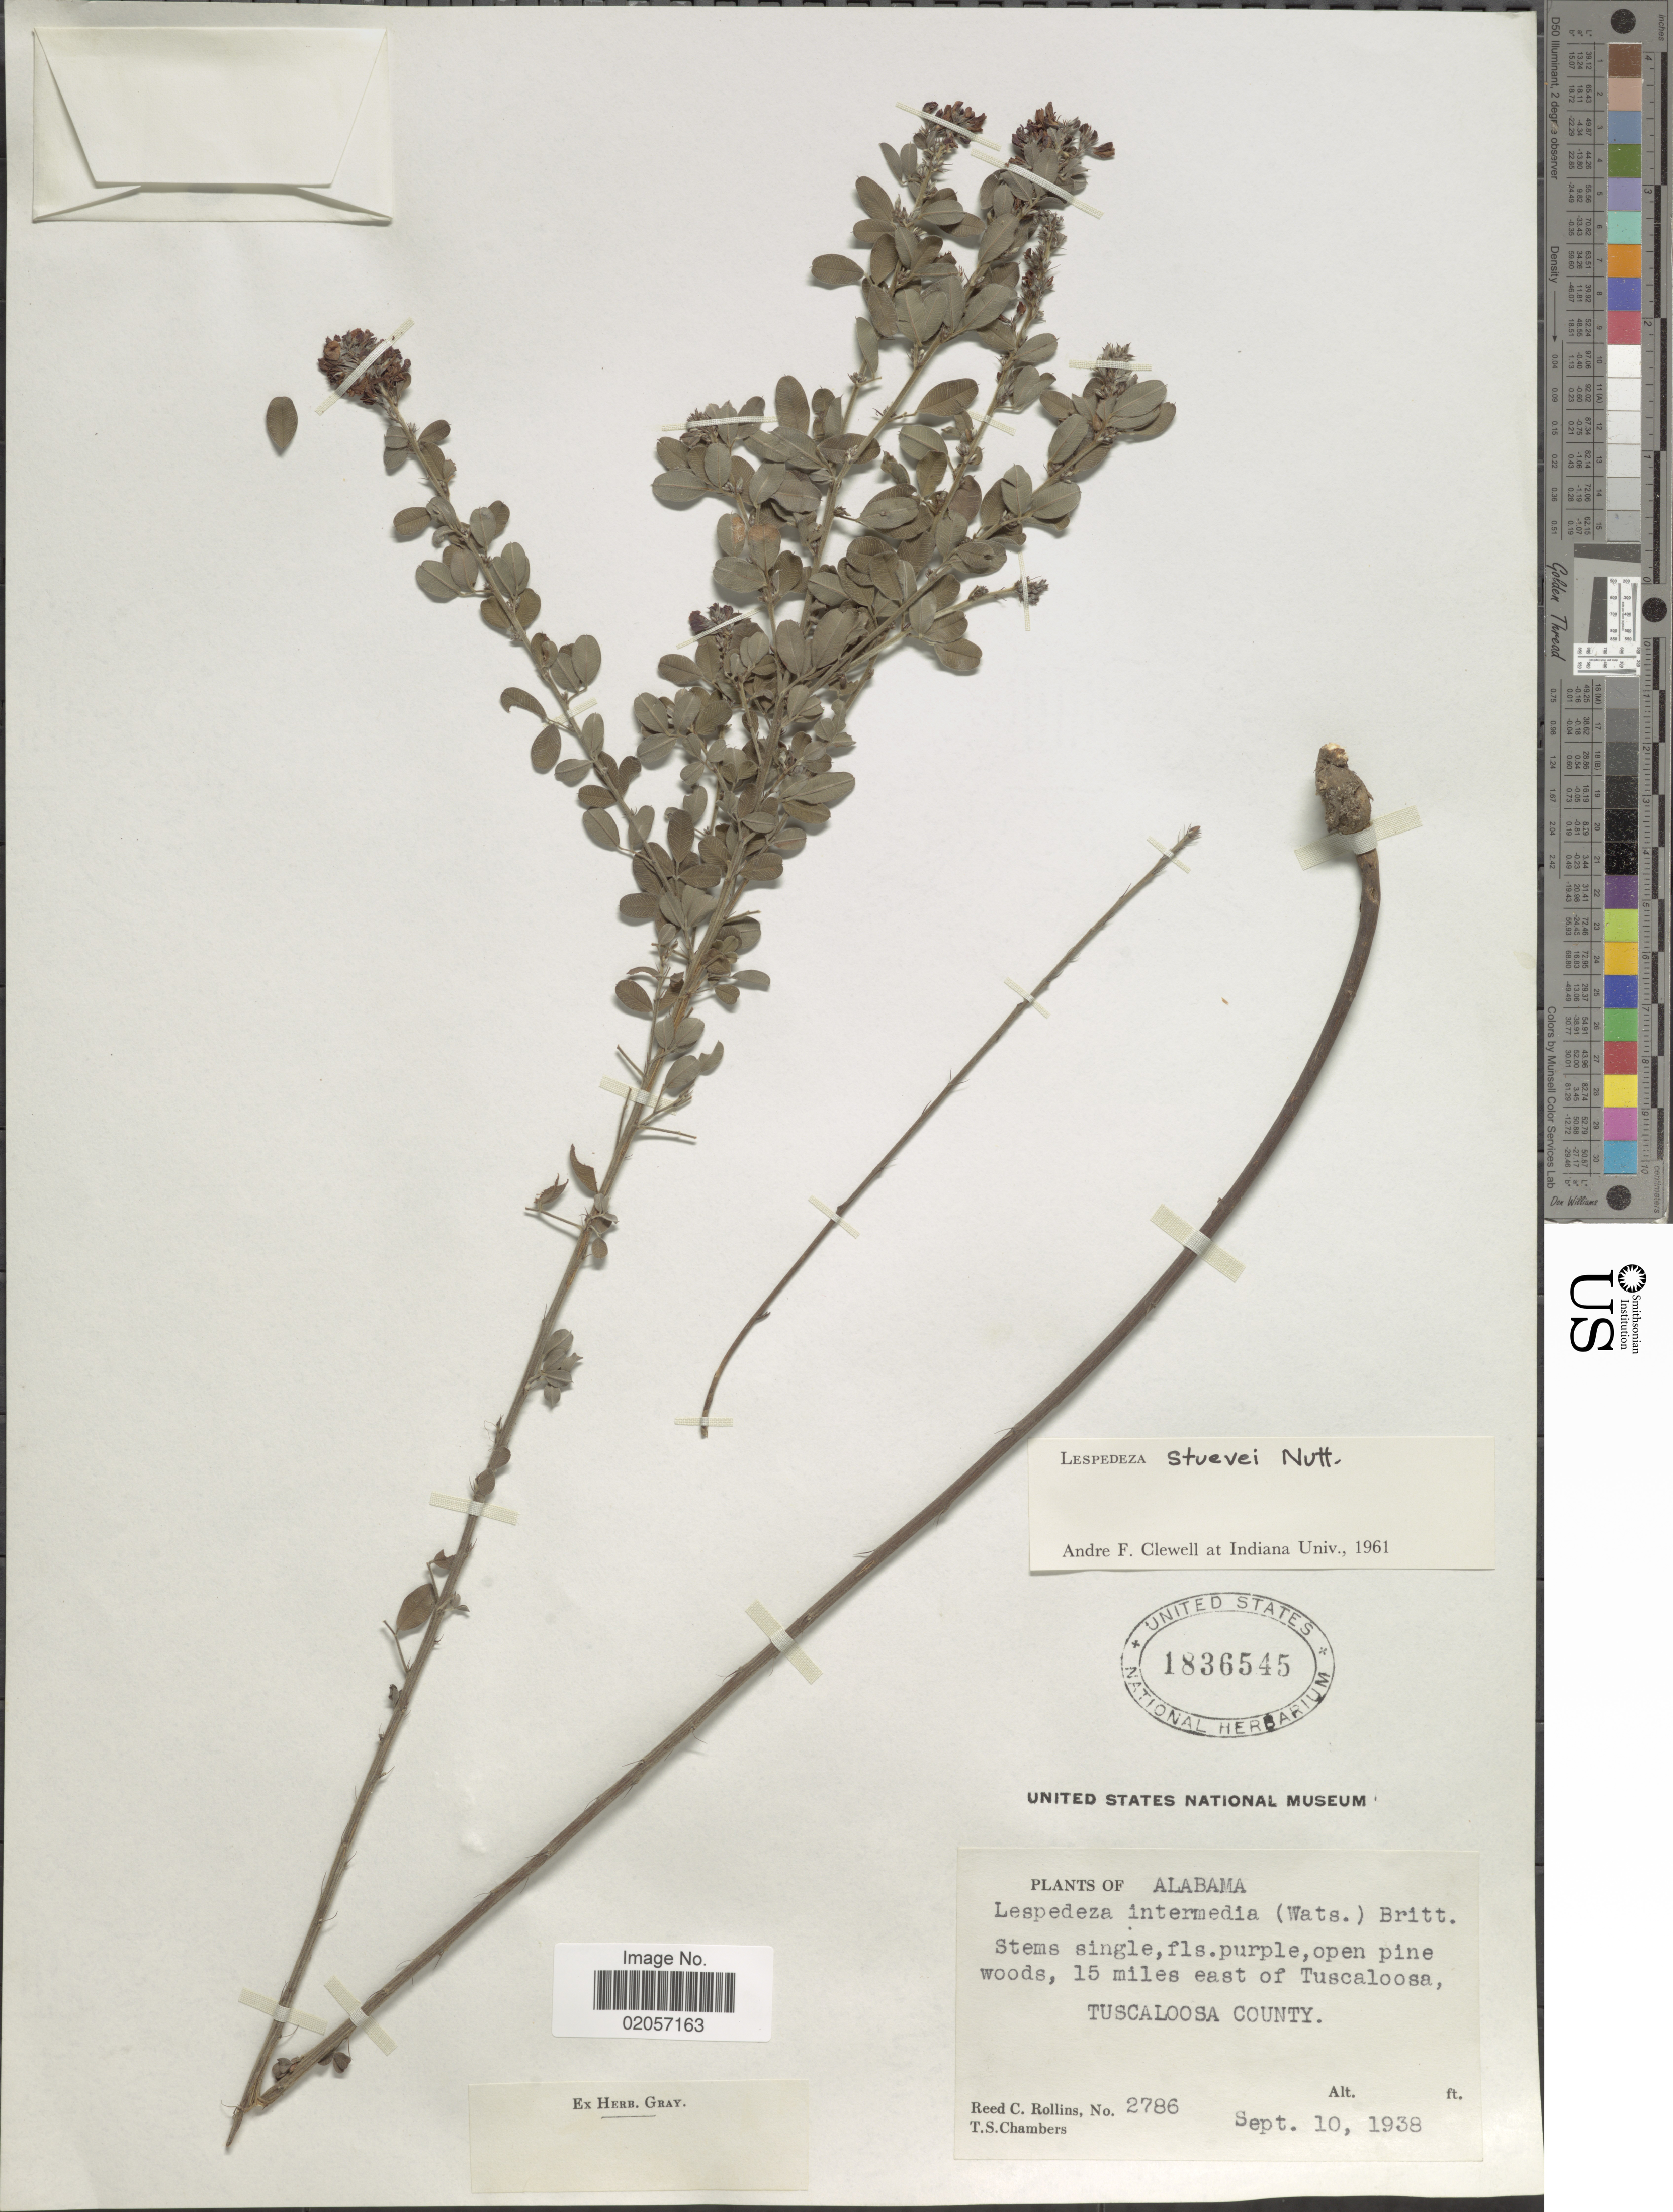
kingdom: Plantae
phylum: Tracheophyta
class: Magnoliopsida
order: Fabales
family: Fabaceae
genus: Lespedeza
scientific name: Lespedeza stuevei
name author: Nutt.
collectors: R. C. Rollins & T. Chambers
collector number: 2786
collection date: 1938-09-10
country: United States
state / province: Alabama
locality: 15 miles east of Tuscaloosa, Tuscaloosa County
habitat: open pine woods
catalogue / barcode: US 1836545